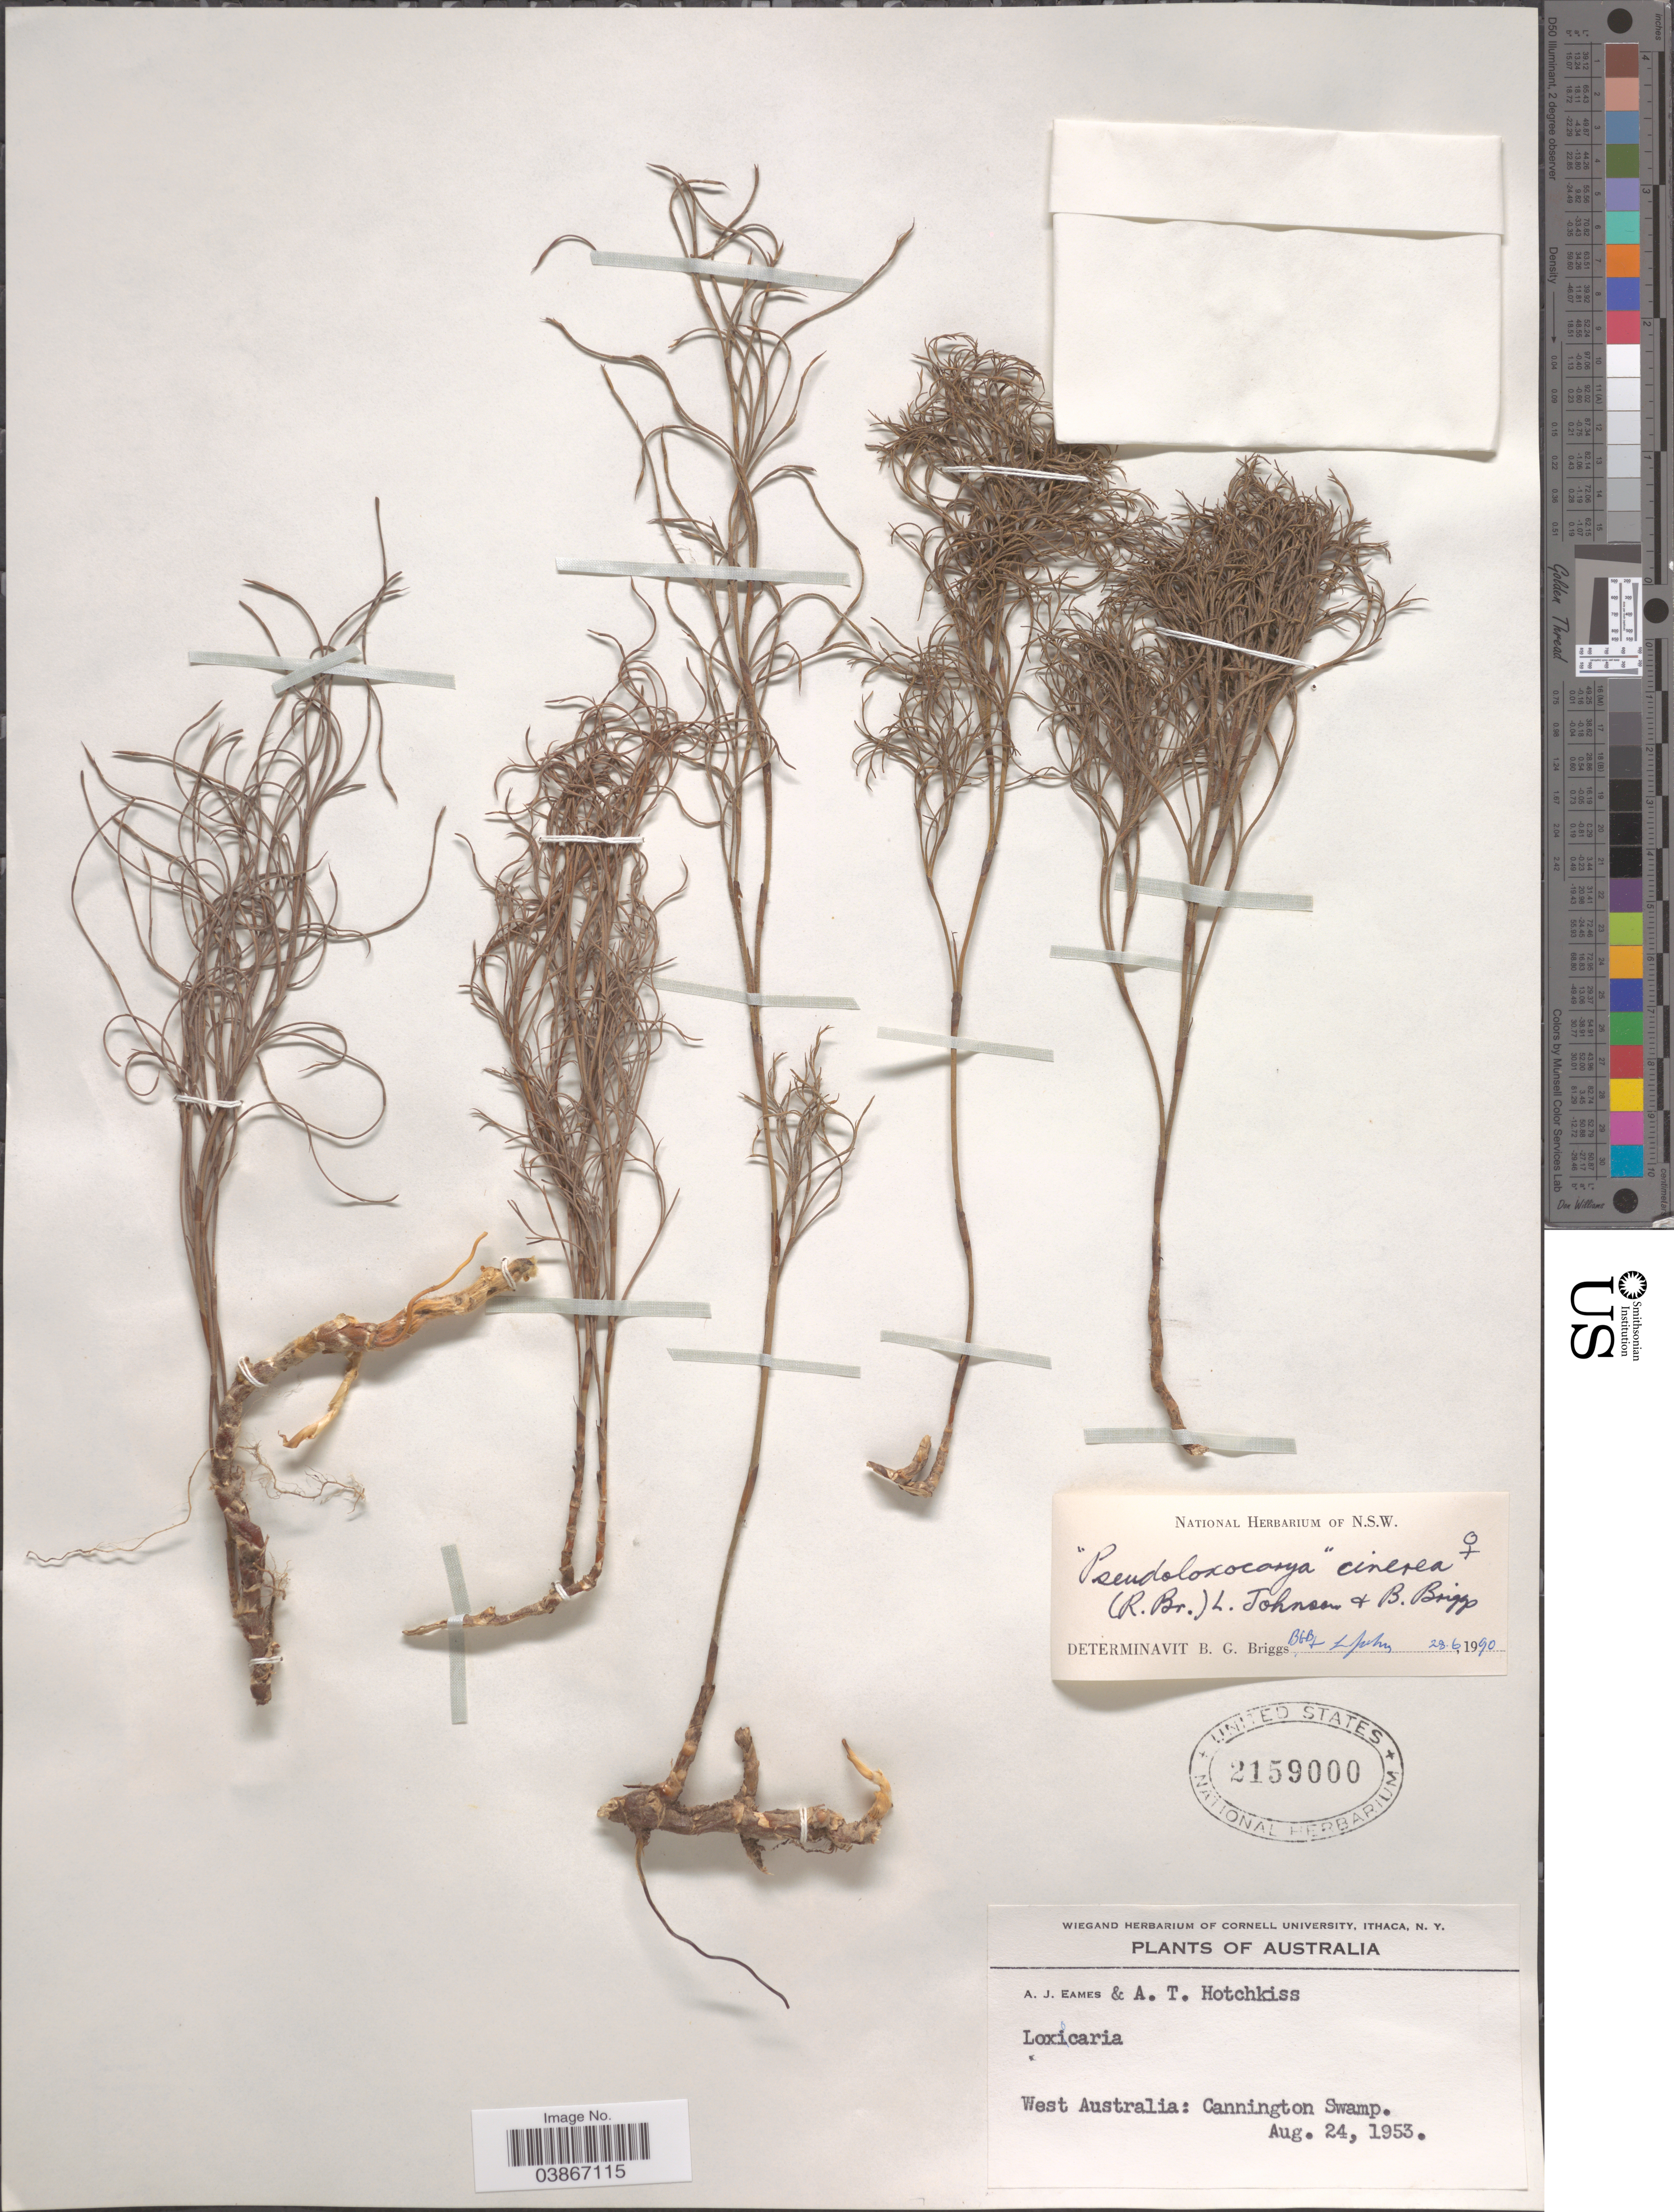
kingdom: Plantae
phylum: Tracheophyta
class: Liliopsida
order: Poales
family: Restionaceae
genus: Loxocarya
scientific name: Loxocarya cinerea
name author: R. Br.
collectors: A. J. Eames & A. Hotchkiss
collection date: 1953-08-24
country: Australia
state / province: Western Australia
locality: West Australia: Cannington Swamp.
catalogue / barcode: US 2159000